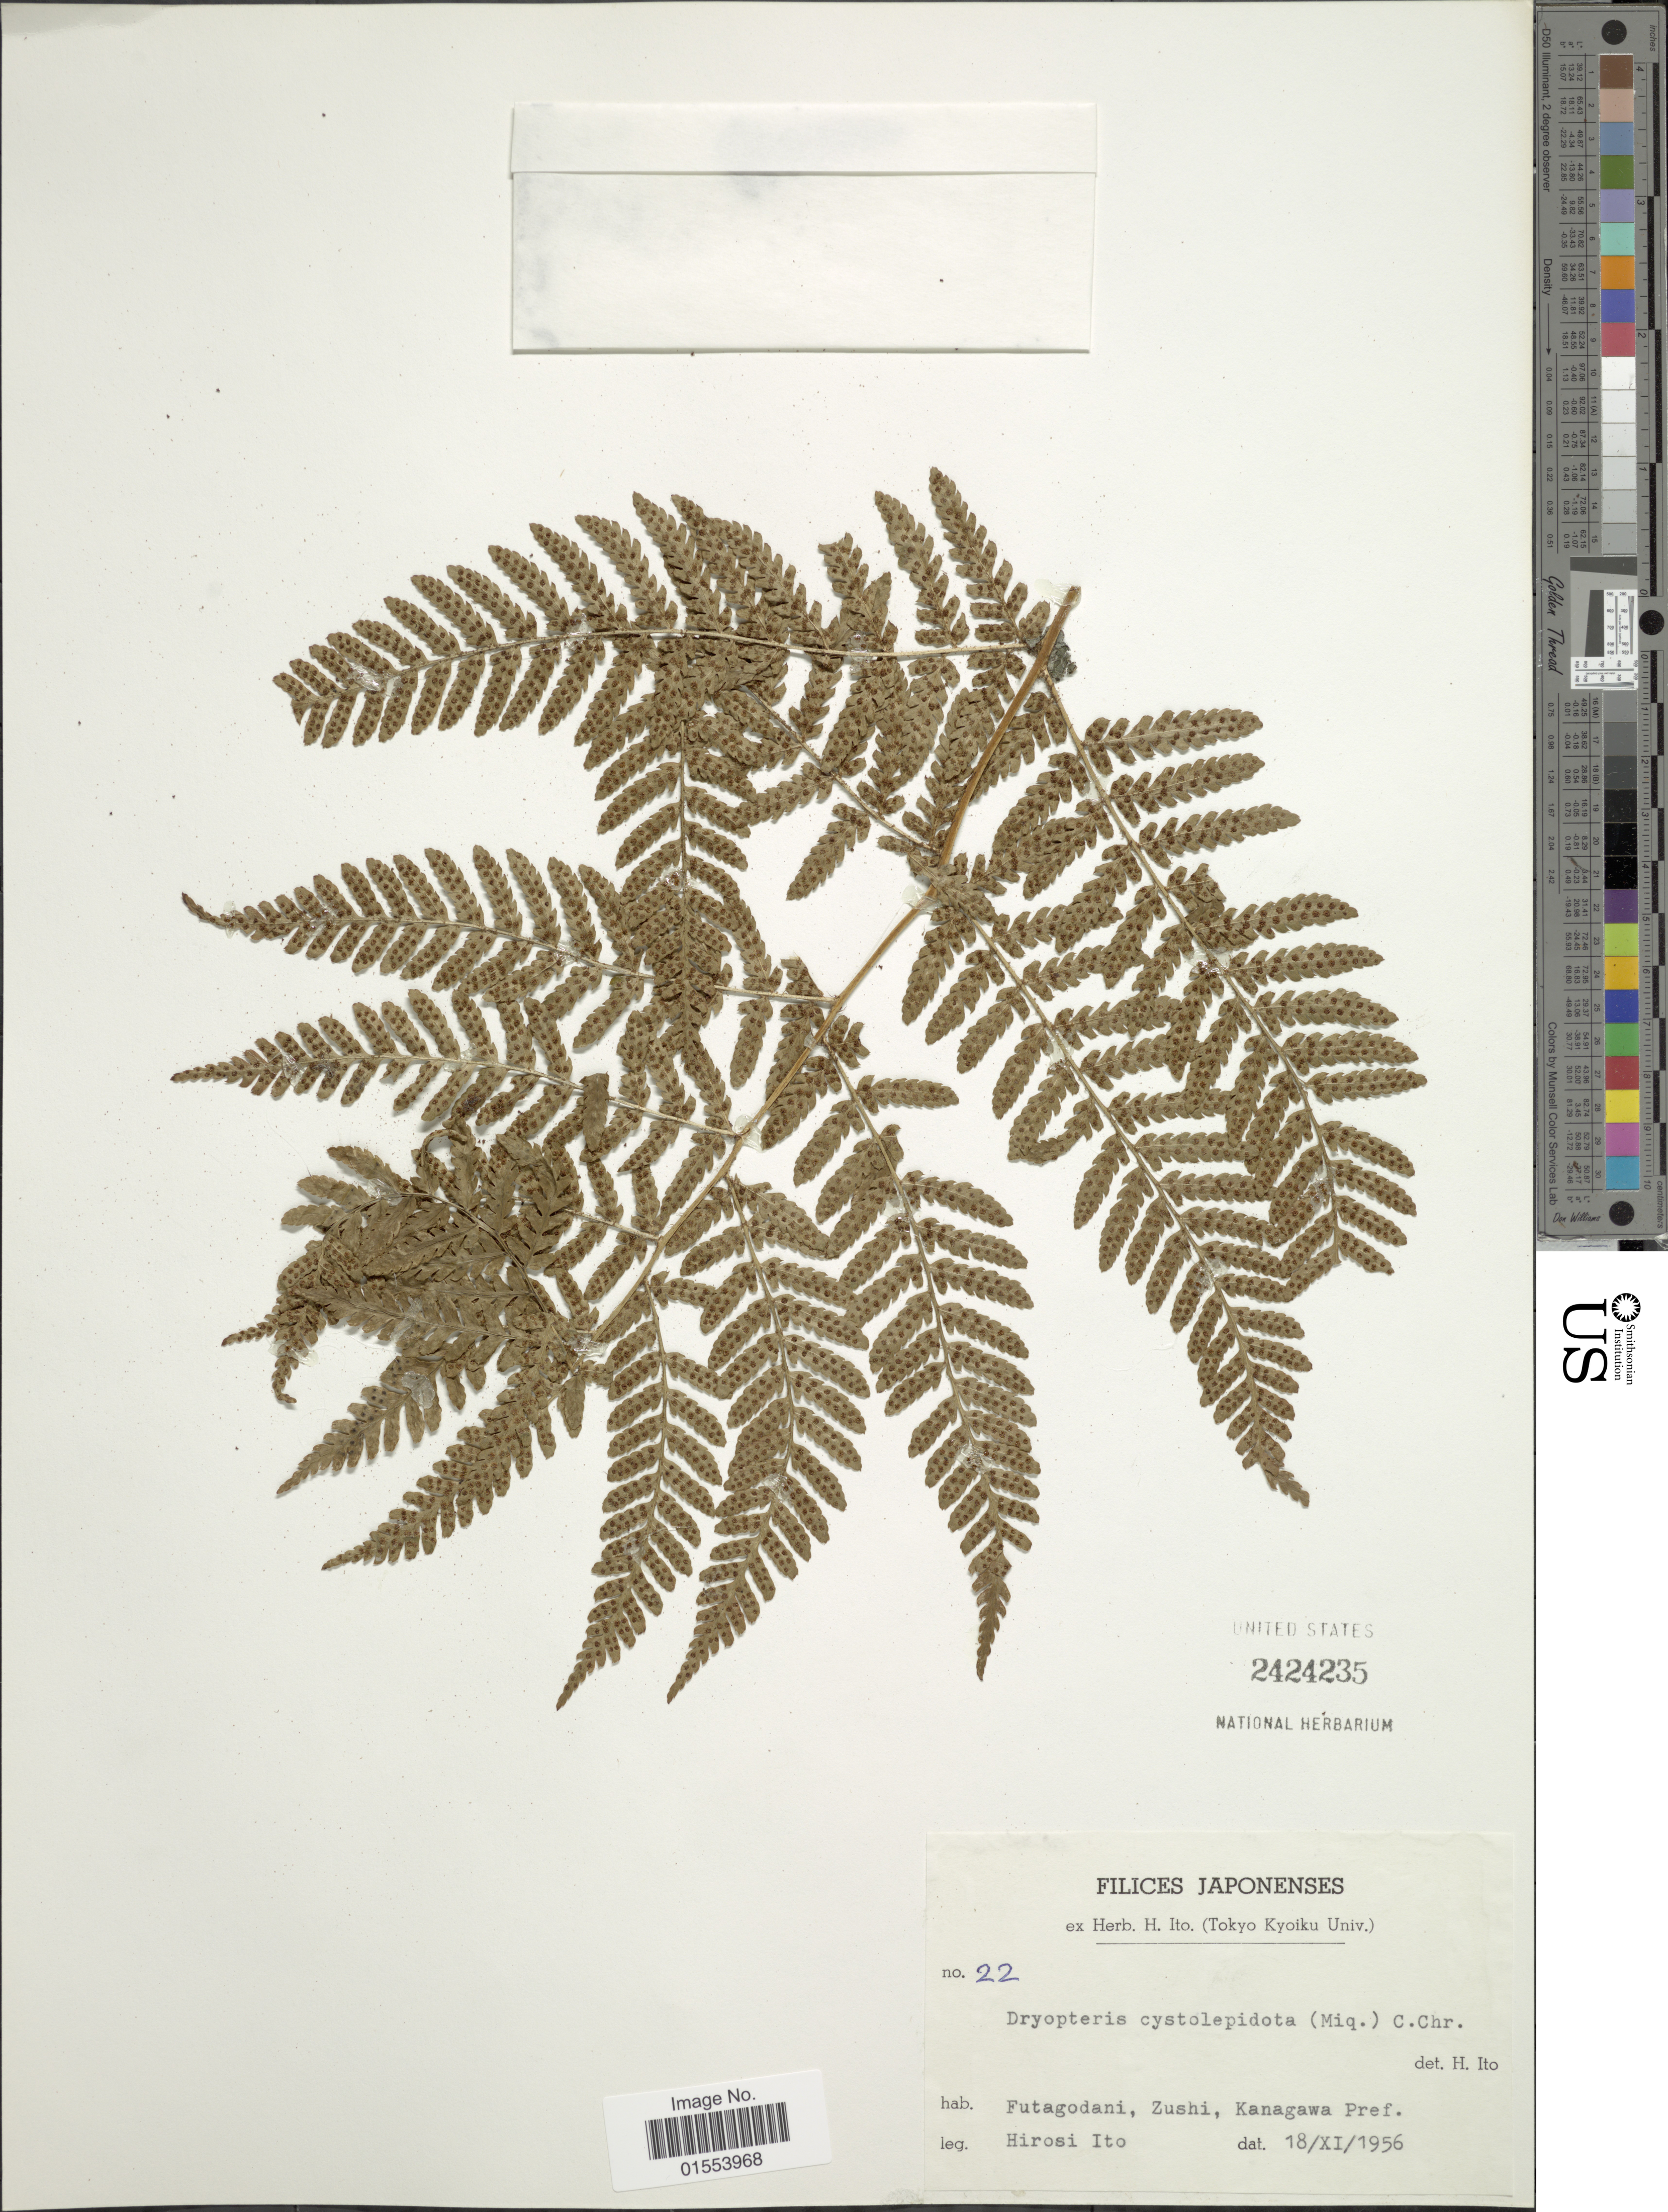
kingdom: Plantae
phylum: Tracheophyta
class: Polypodiopsida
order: Polypodiales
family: Dryopteridaceae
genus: Dryopteris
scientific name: Dryopteris cystolepidota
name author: (Miq.) C. Chr.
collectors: H. Itô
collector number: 22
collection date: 1956-11-18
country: Japan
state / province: Kanagawa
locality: Japonenses, Futagodani, Zushi, Kanagawa Pref.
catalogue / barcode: US 2424235